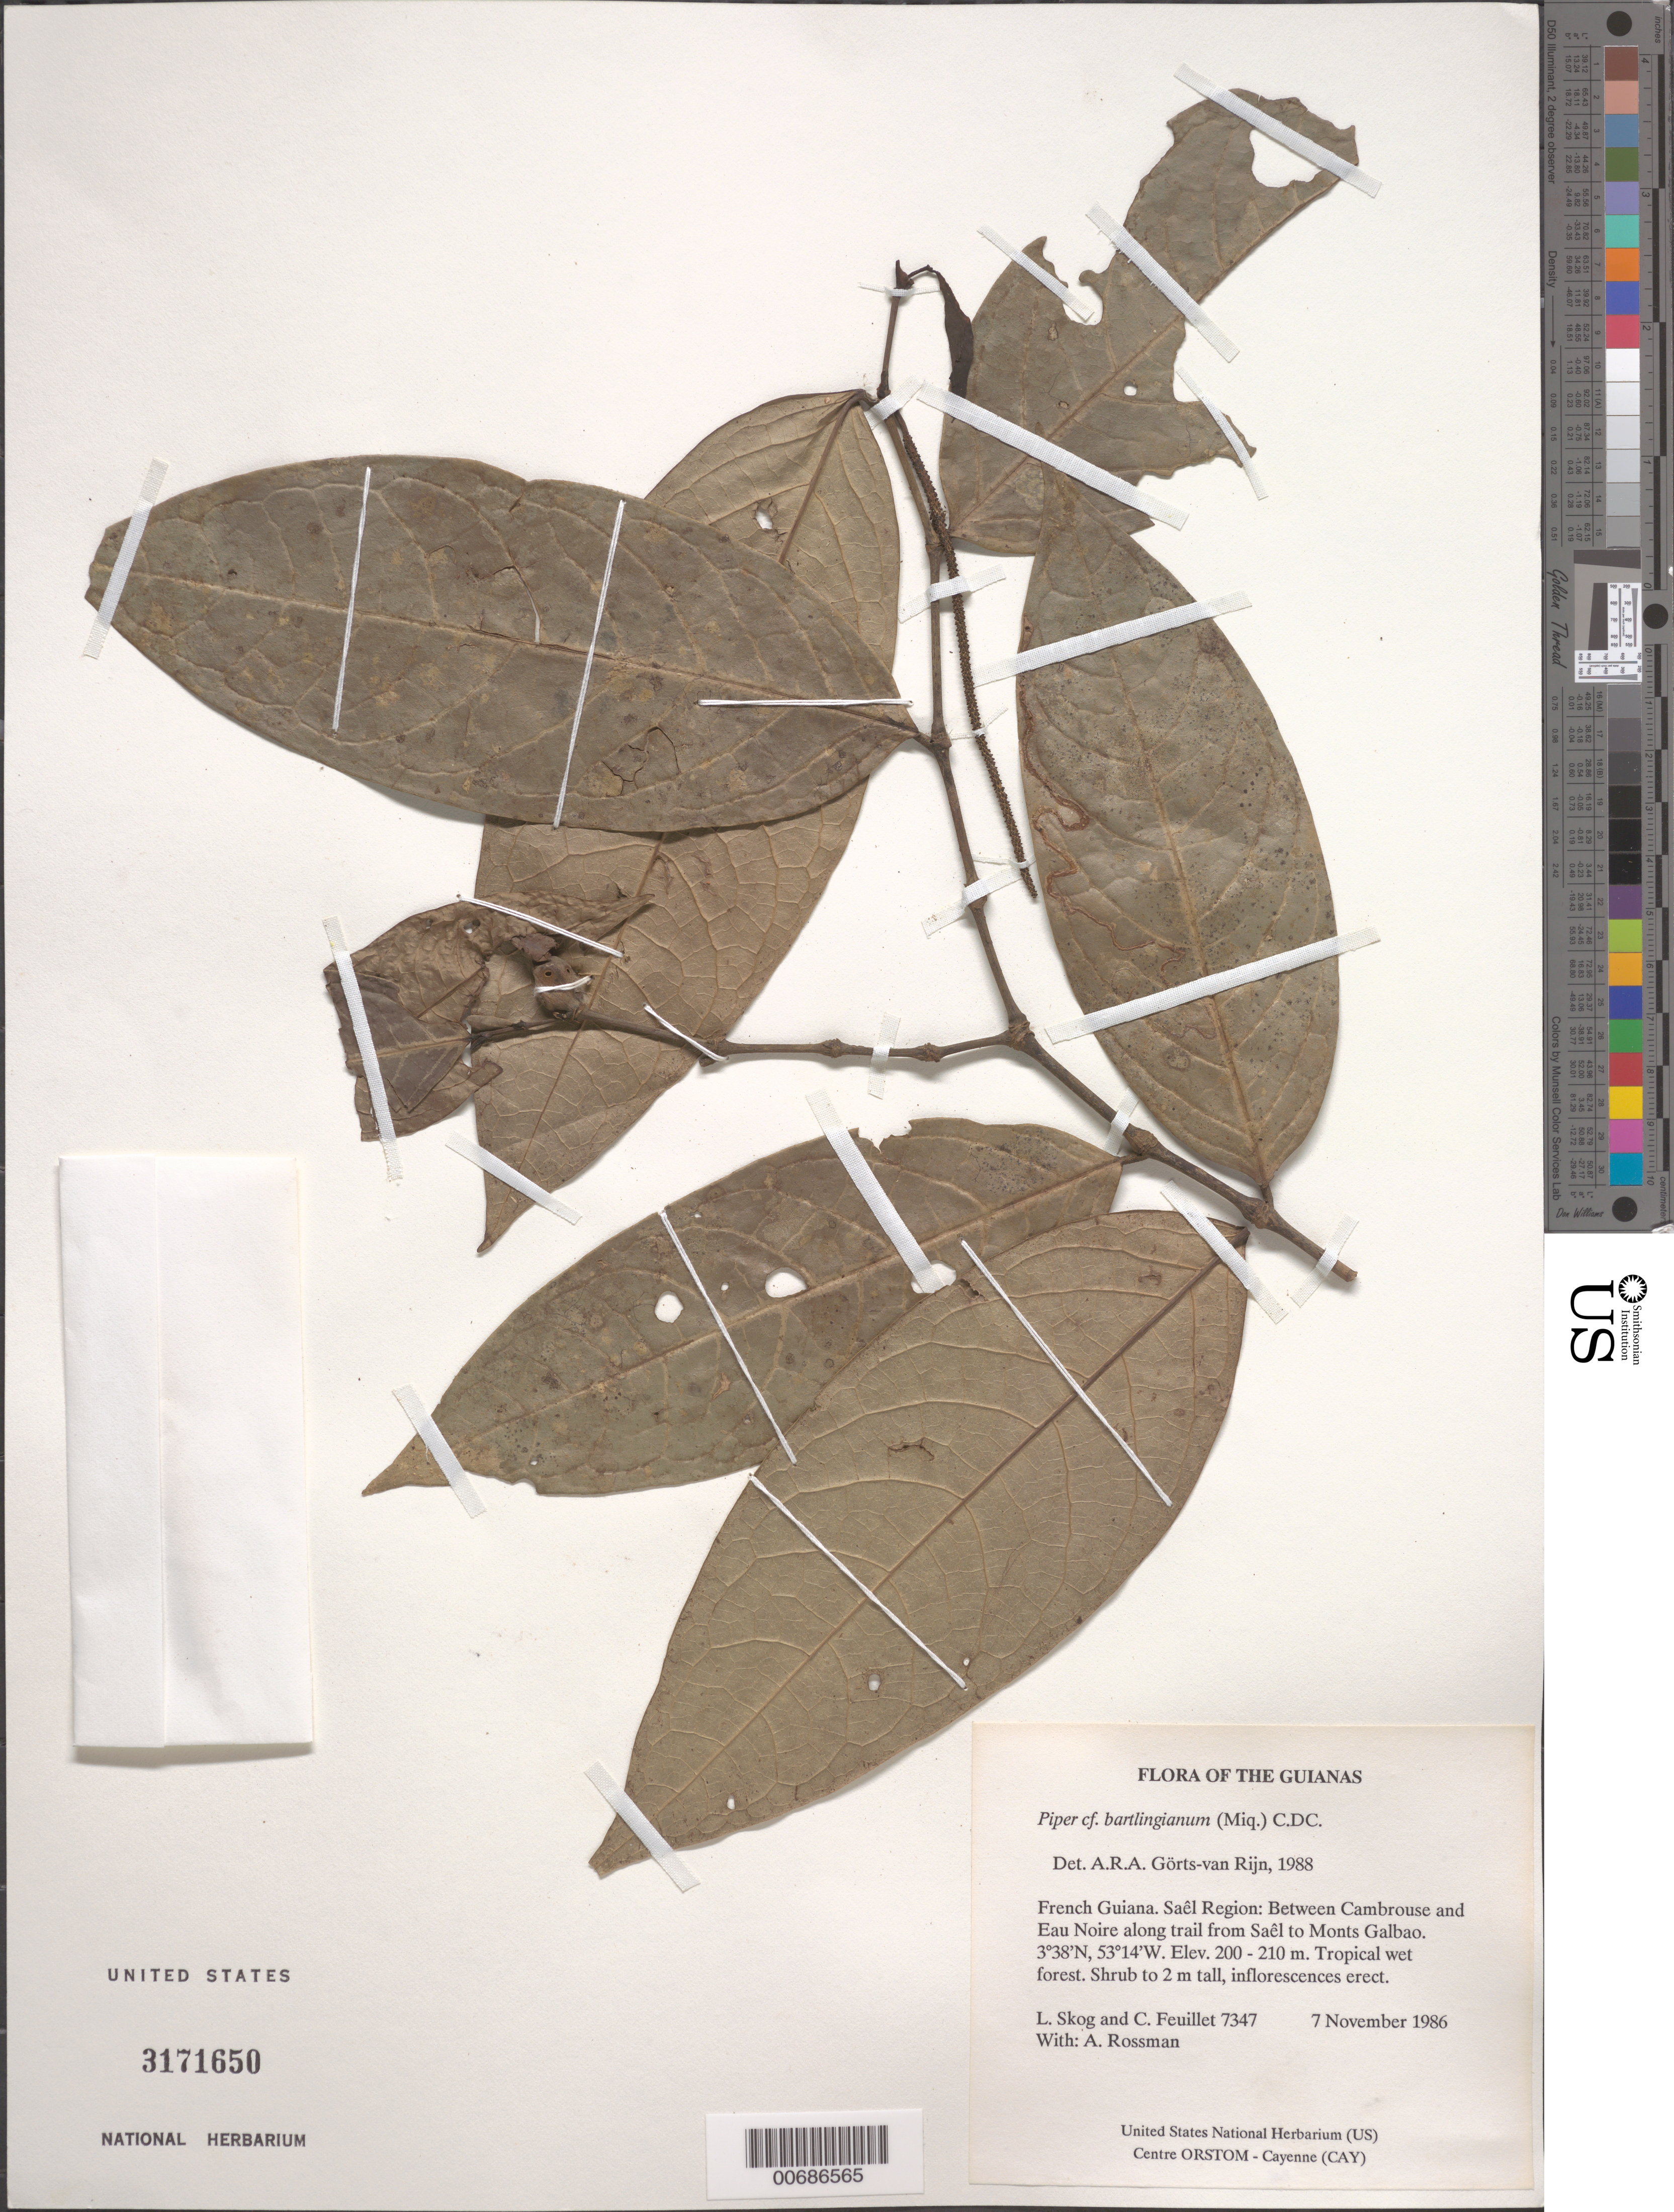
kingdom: Plantae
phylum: Tracheophyta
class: Magnoliopsida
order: Piperales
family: Piperaceae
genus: Piper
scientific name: Piper bartlingianum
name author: (Miq.) C. DC.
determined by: Görts-van Rijn, A. R. A.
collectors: L. E. Skog, C. Feuillet & A. Rossman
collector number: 7347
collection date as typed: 7 November 1986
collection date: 1986-11-07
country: French Guiana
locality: Between Cambrouse and Eau Noire along trail from Saül to Monts Galbao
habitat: Tropical wet forest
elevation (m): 200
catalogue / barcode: US 3171650